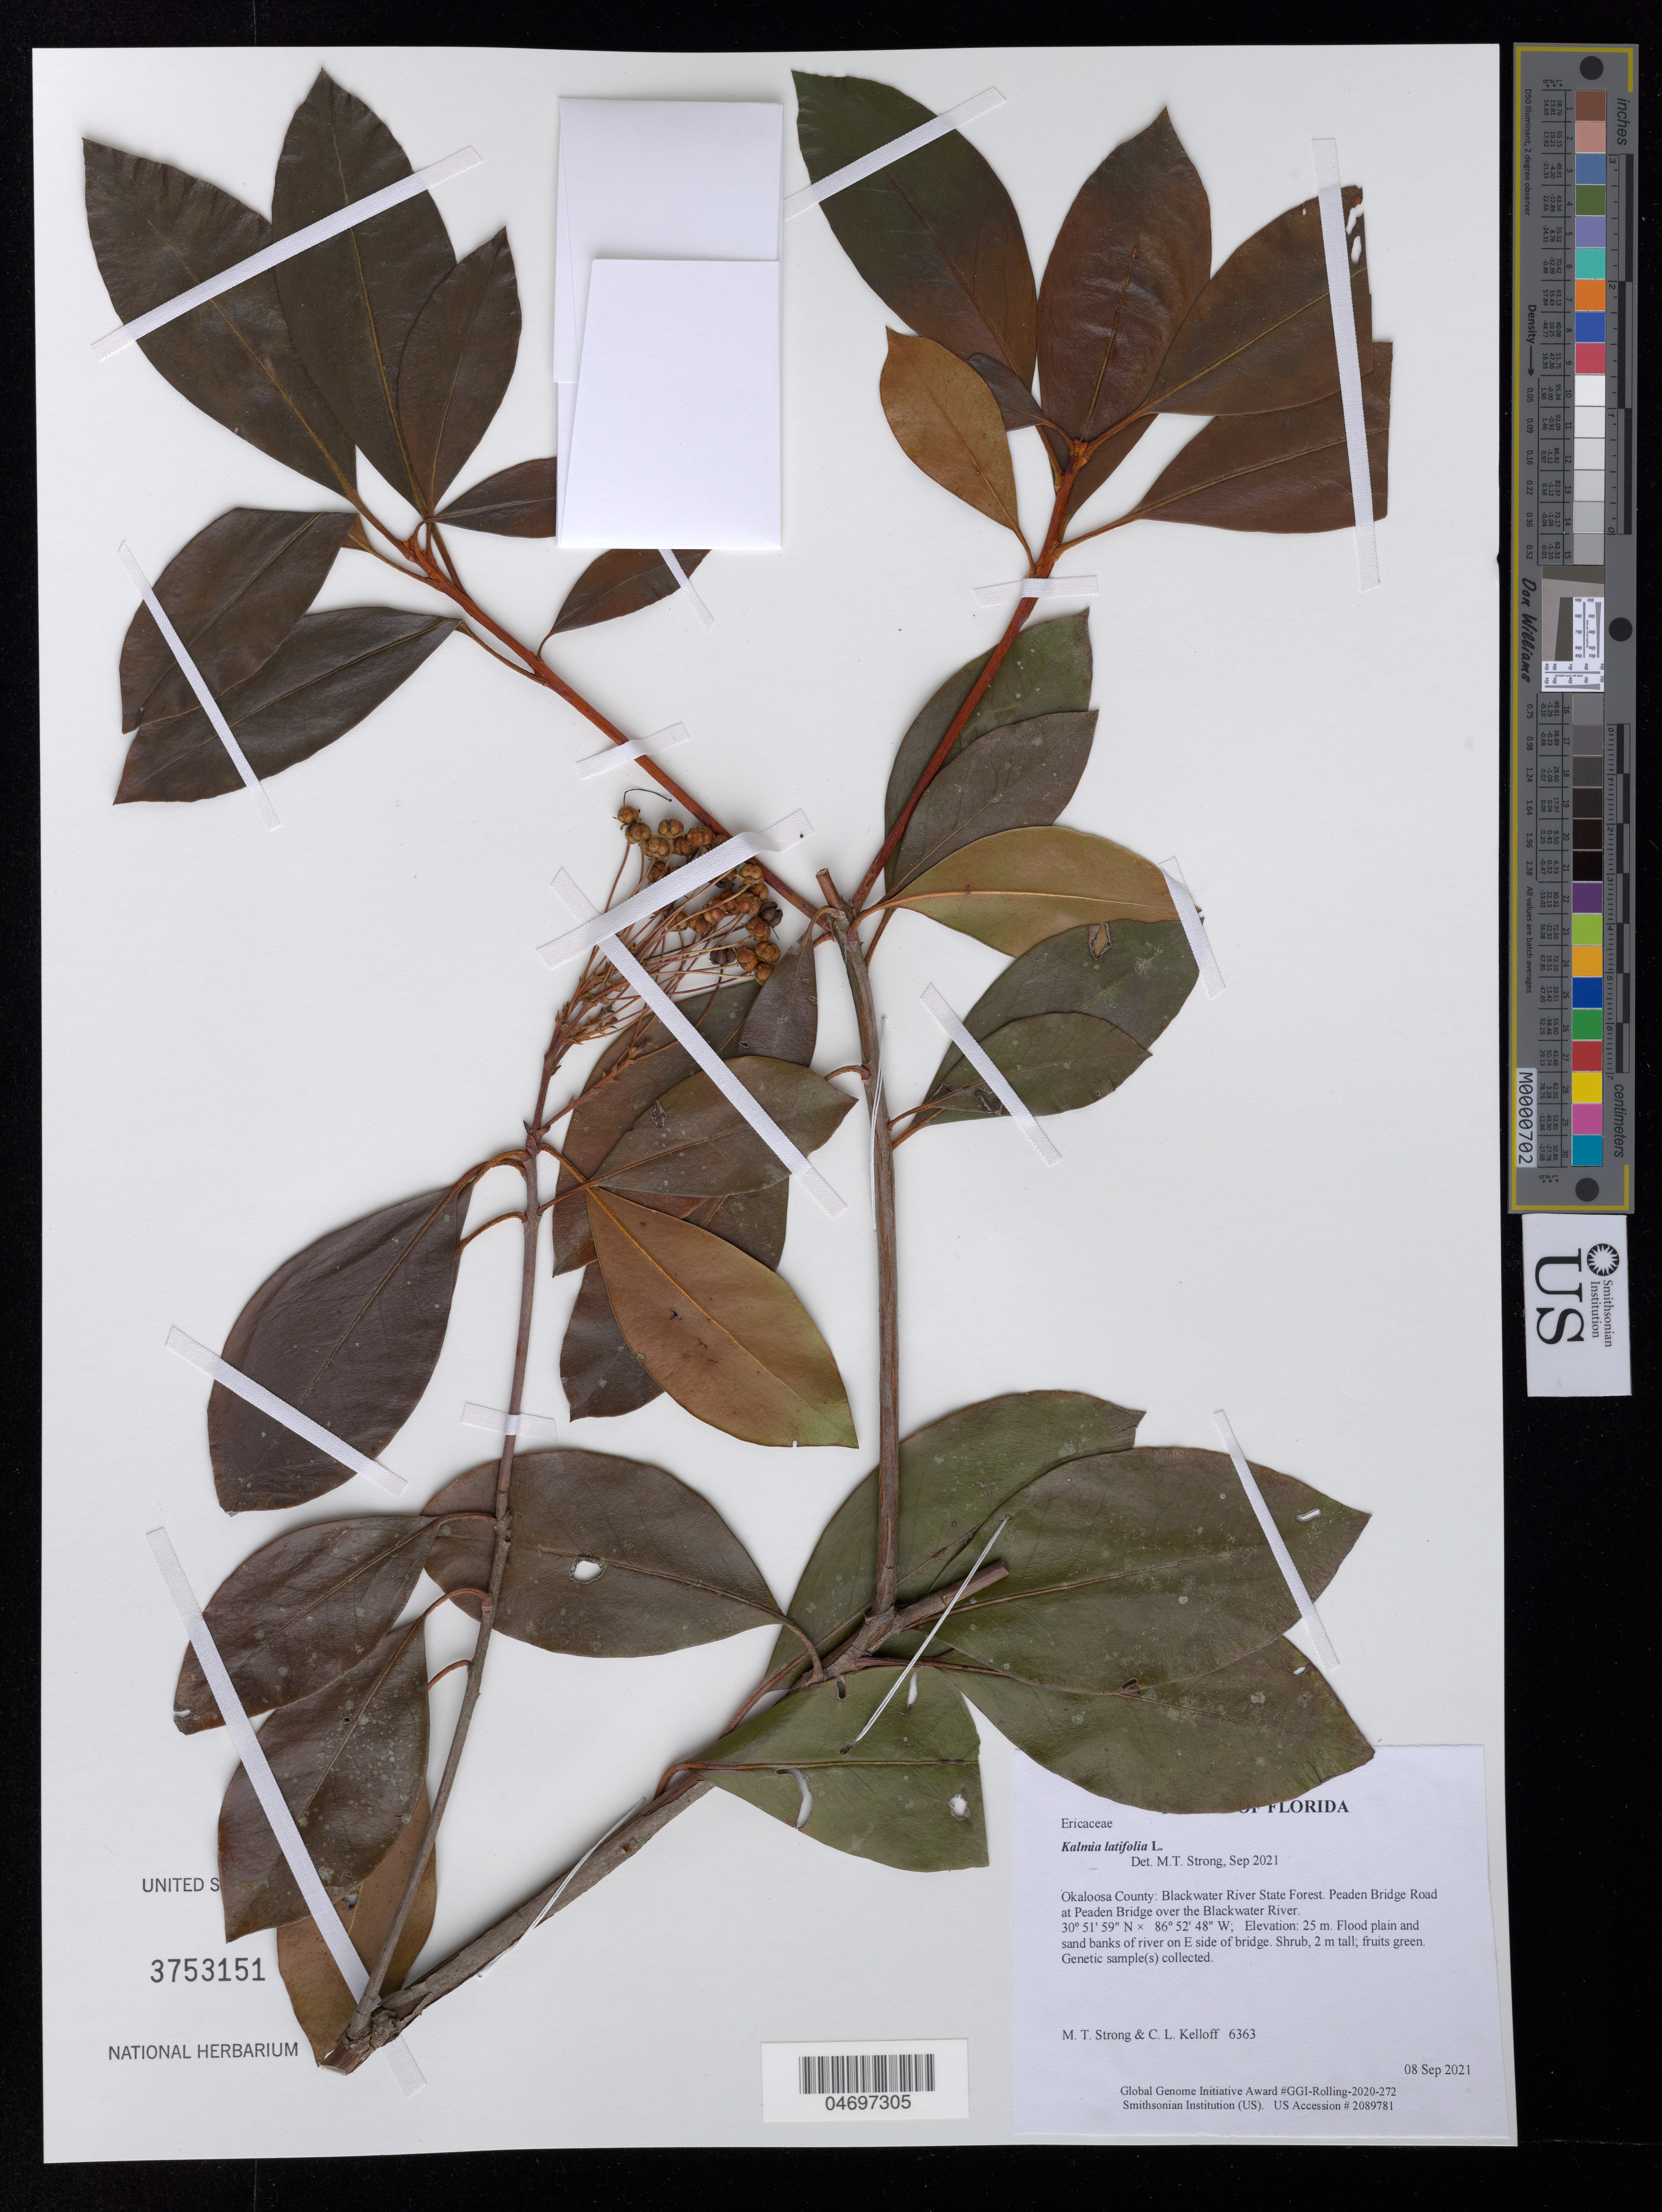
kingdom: Plantae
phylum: Tracheophyta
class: Magnoliopsida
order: Ericales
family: Ericaceae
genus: Kalmia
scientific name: Kalmia latifolia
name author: L.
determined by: Strong, Mark T.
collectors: M. T. Strong & C. L. Kelloff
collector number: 6363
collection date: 2021-09-08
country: United States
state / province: Florida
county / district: Okaloosa County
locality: Blackwater River State Forest. Peaden Bridge Road at Peaden Bridge over the Blackwater River.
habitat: Flood plain and sand banks of river on E side of bridge.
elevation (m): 25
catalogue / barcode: US 3753151